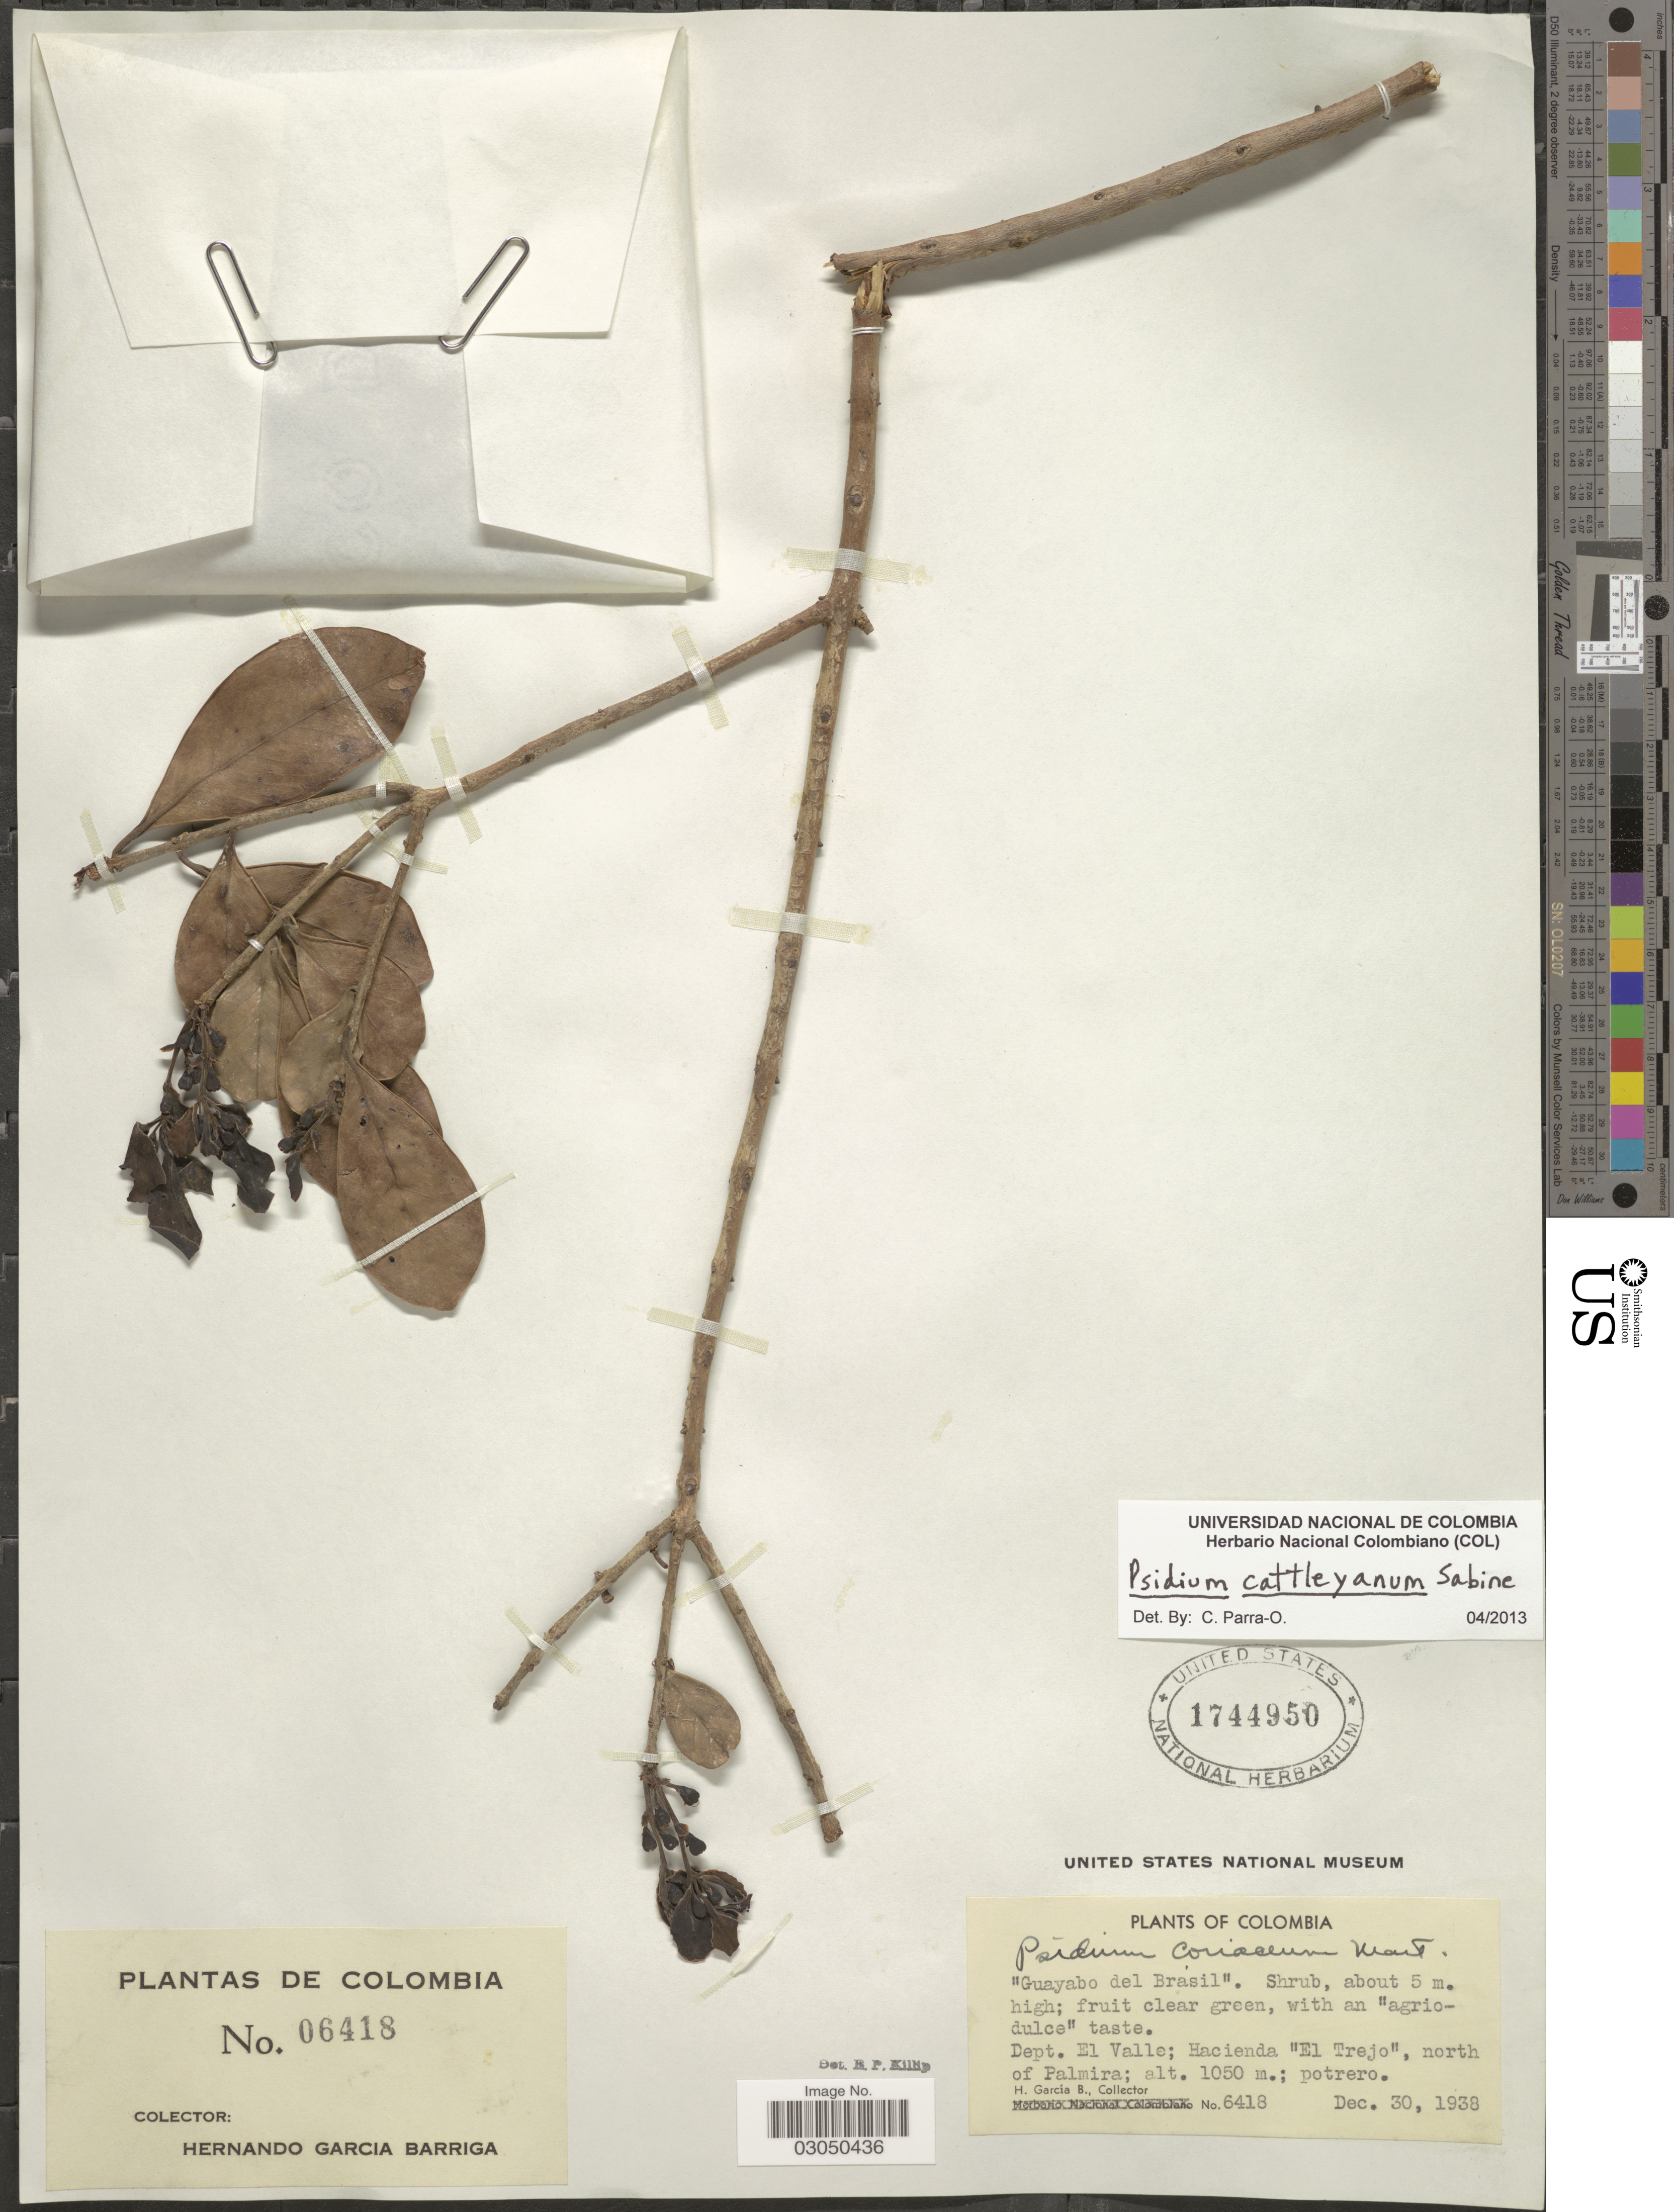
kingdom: Plantae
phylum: Tracheophyta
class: Magnoliopsida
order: Myrtales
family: Myrtaceae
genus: Psidium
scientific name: Psidium cattleyanum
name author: Sabine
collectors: H. García B.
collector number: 6418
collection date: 1938-12-30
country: Colombia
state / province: Valle del Cauca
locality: Dept. El Valle; Hacienda "El Trejo", north of Palmira.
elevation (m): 1050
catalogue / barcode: US 1744950